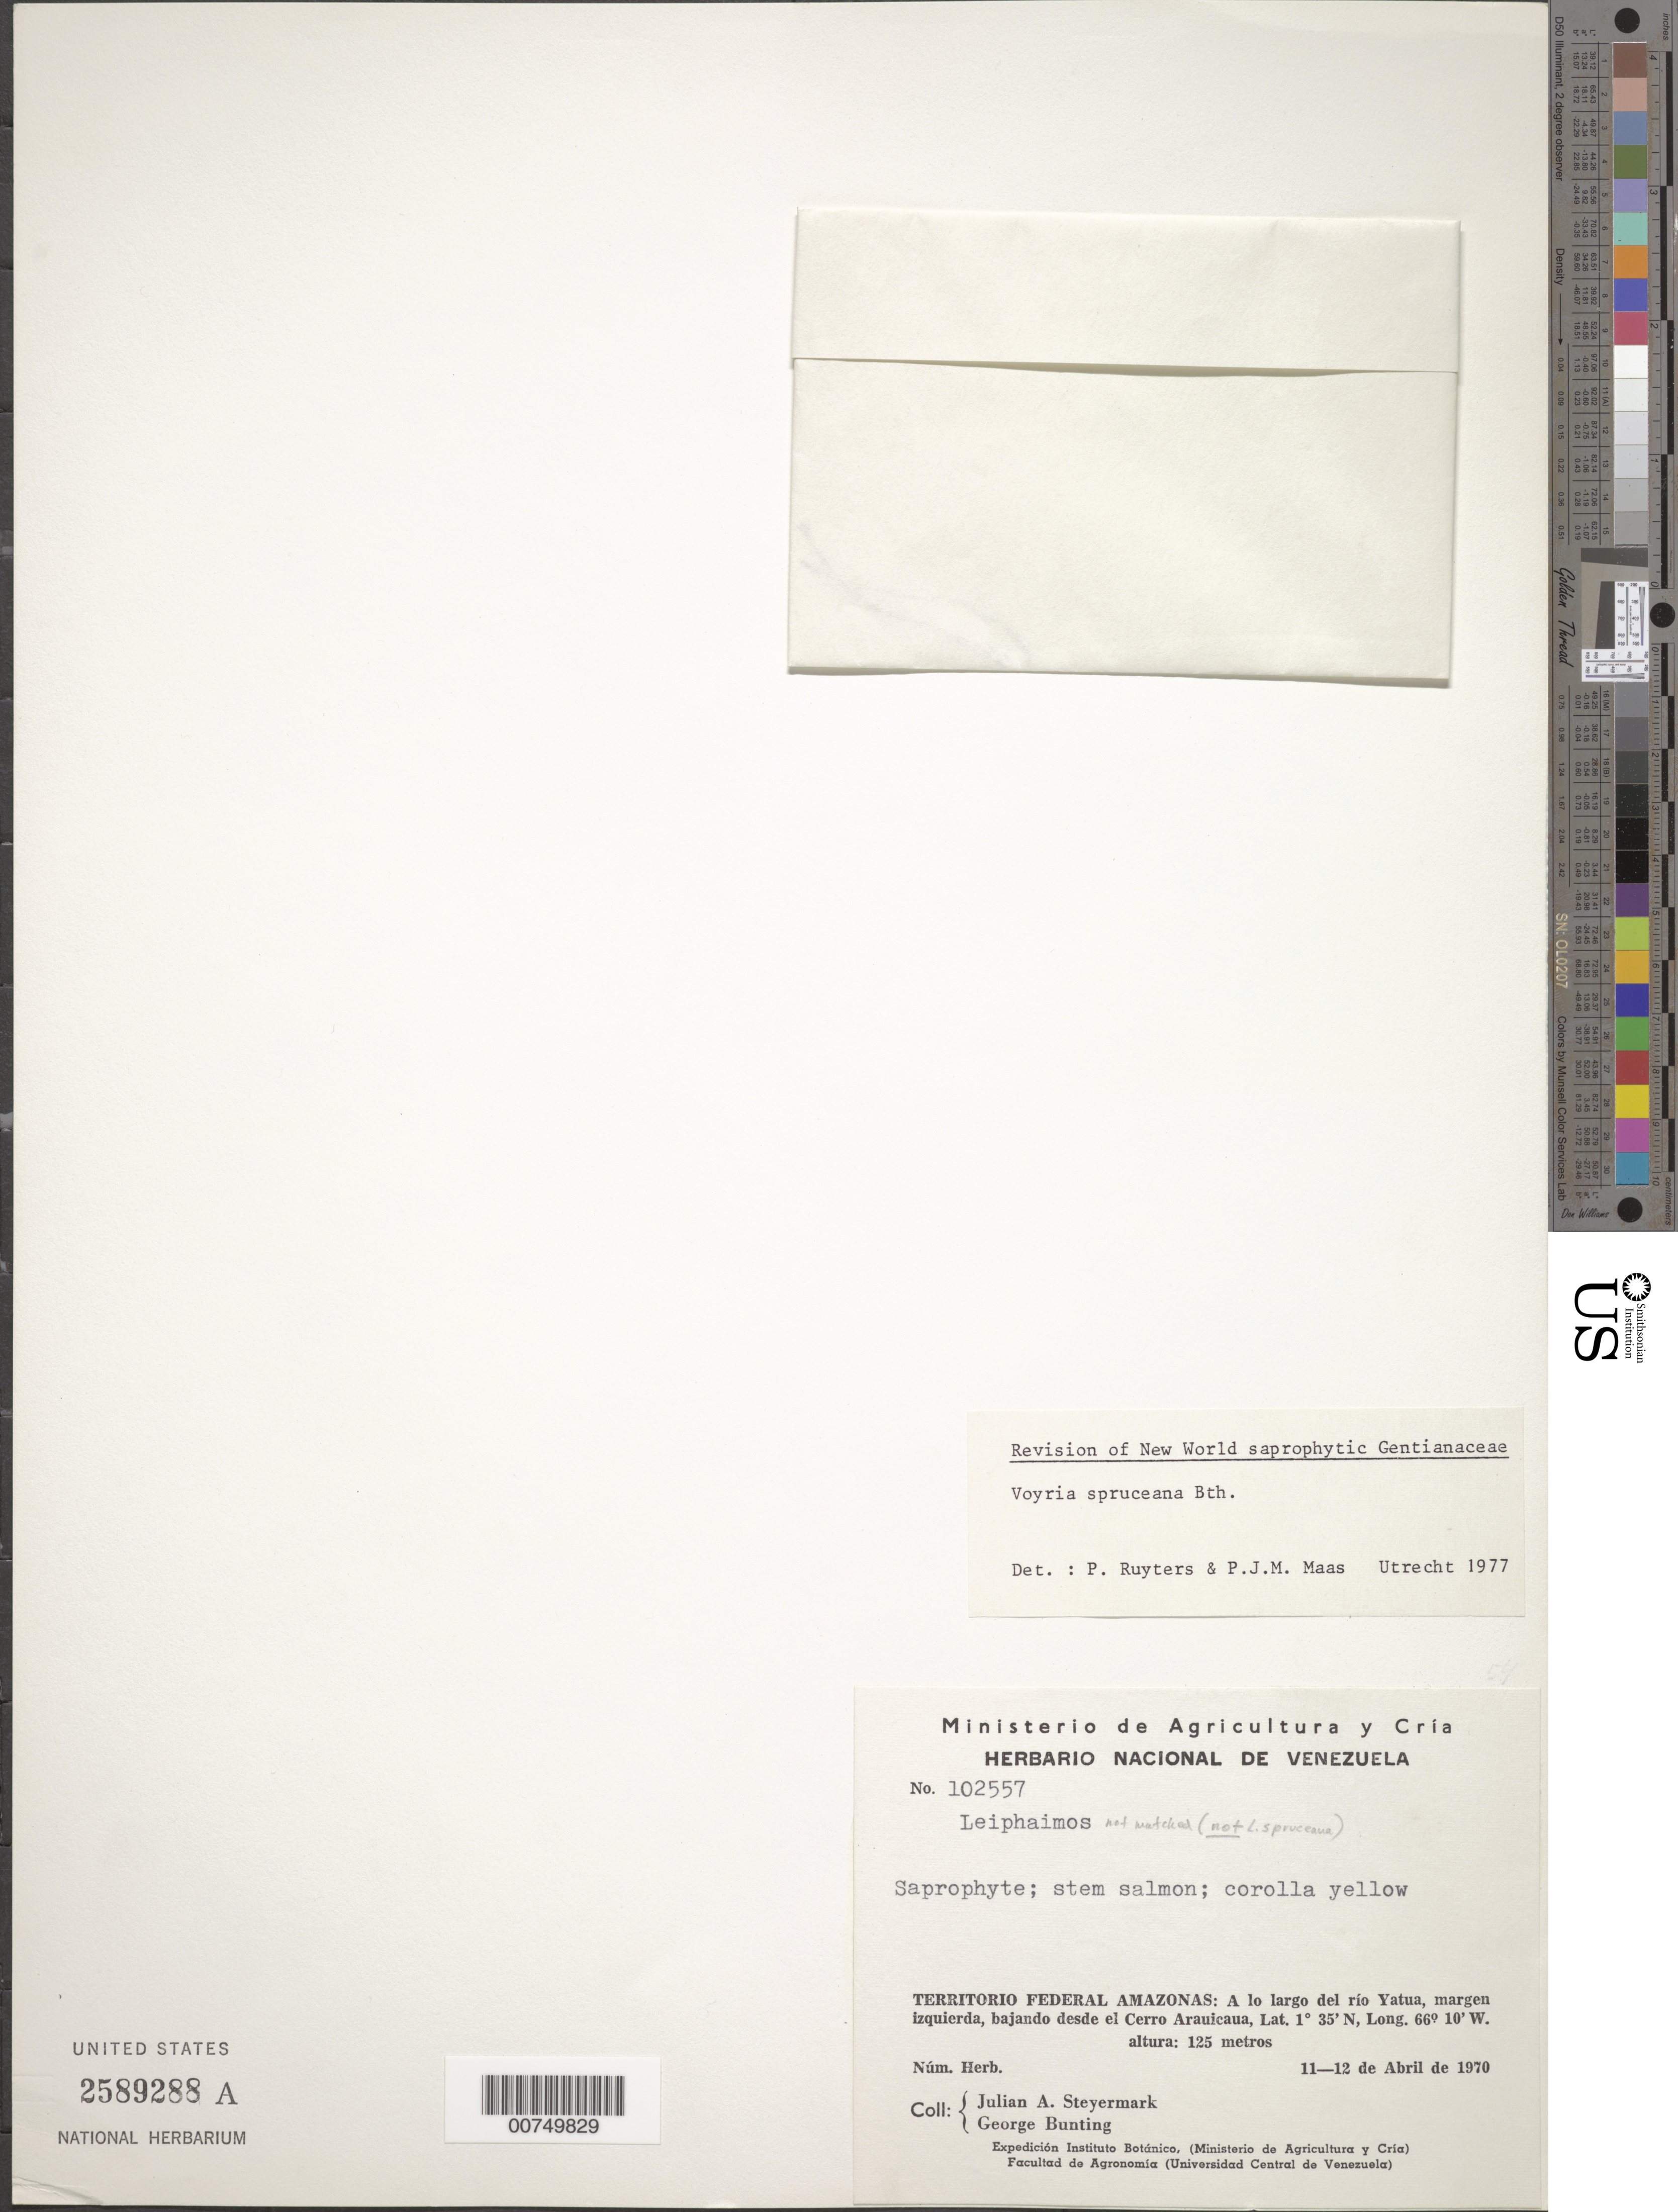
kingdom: Plantae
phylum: Tracheophyta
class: Magnoliopsida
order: Gentianales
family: Gentianaceae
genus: Voyria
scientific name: Voyria spruceana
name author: Benth.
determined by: Maas, Paul J. M.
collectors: J. Steyermark & G. S. Bunting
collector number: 102557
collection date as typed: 11-Apr-70 to 12-Apr-70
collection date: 1970-04-11/1970-04-12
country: Venezuela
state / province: Amazonas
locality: Río Yatua, bajando desde el Cerro Araicaua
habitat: Margen izquierda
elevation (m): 125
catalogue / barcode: US 2589288A